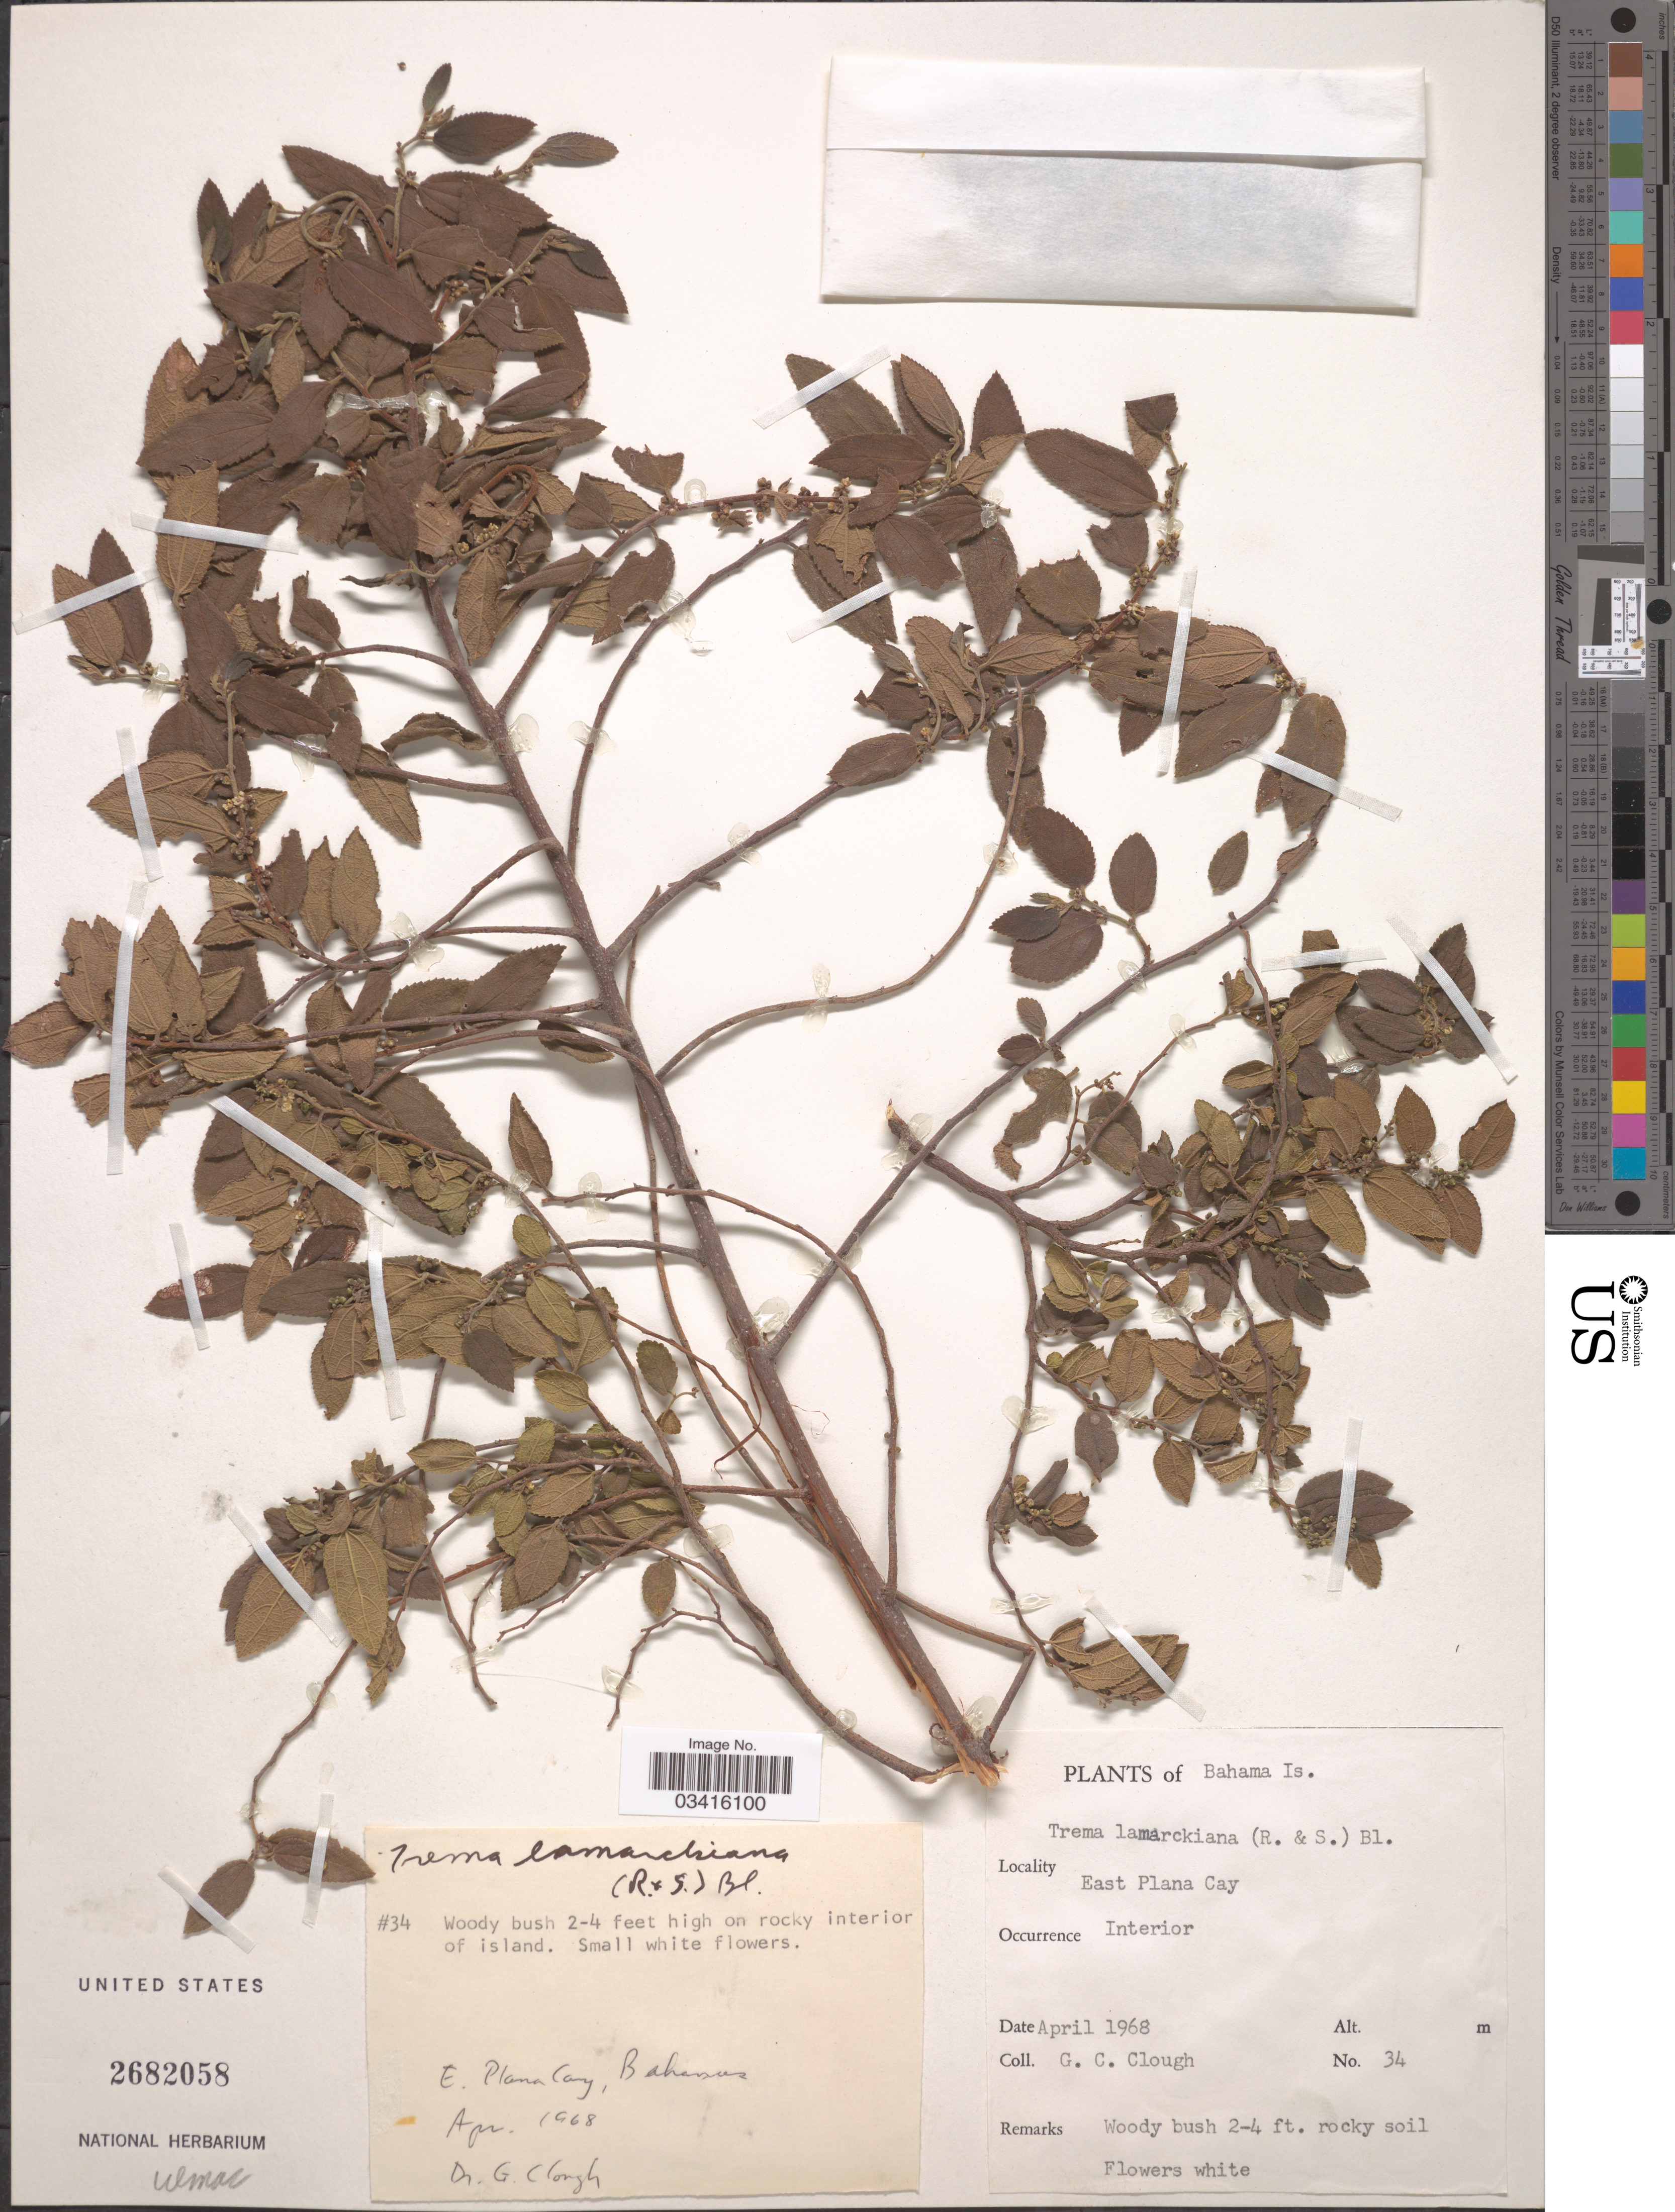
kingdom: Plantae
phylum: Tracheophyta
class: Magnoliopsida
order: Rosales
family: Cannabaceae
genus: Trema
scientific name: Trema lamarckianum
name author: (Schult.) Blume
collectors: G. Clough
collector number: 34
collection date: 1968-04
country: Bahamas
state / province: Acklins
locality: East Plana Cay.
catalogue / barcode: US 2682058